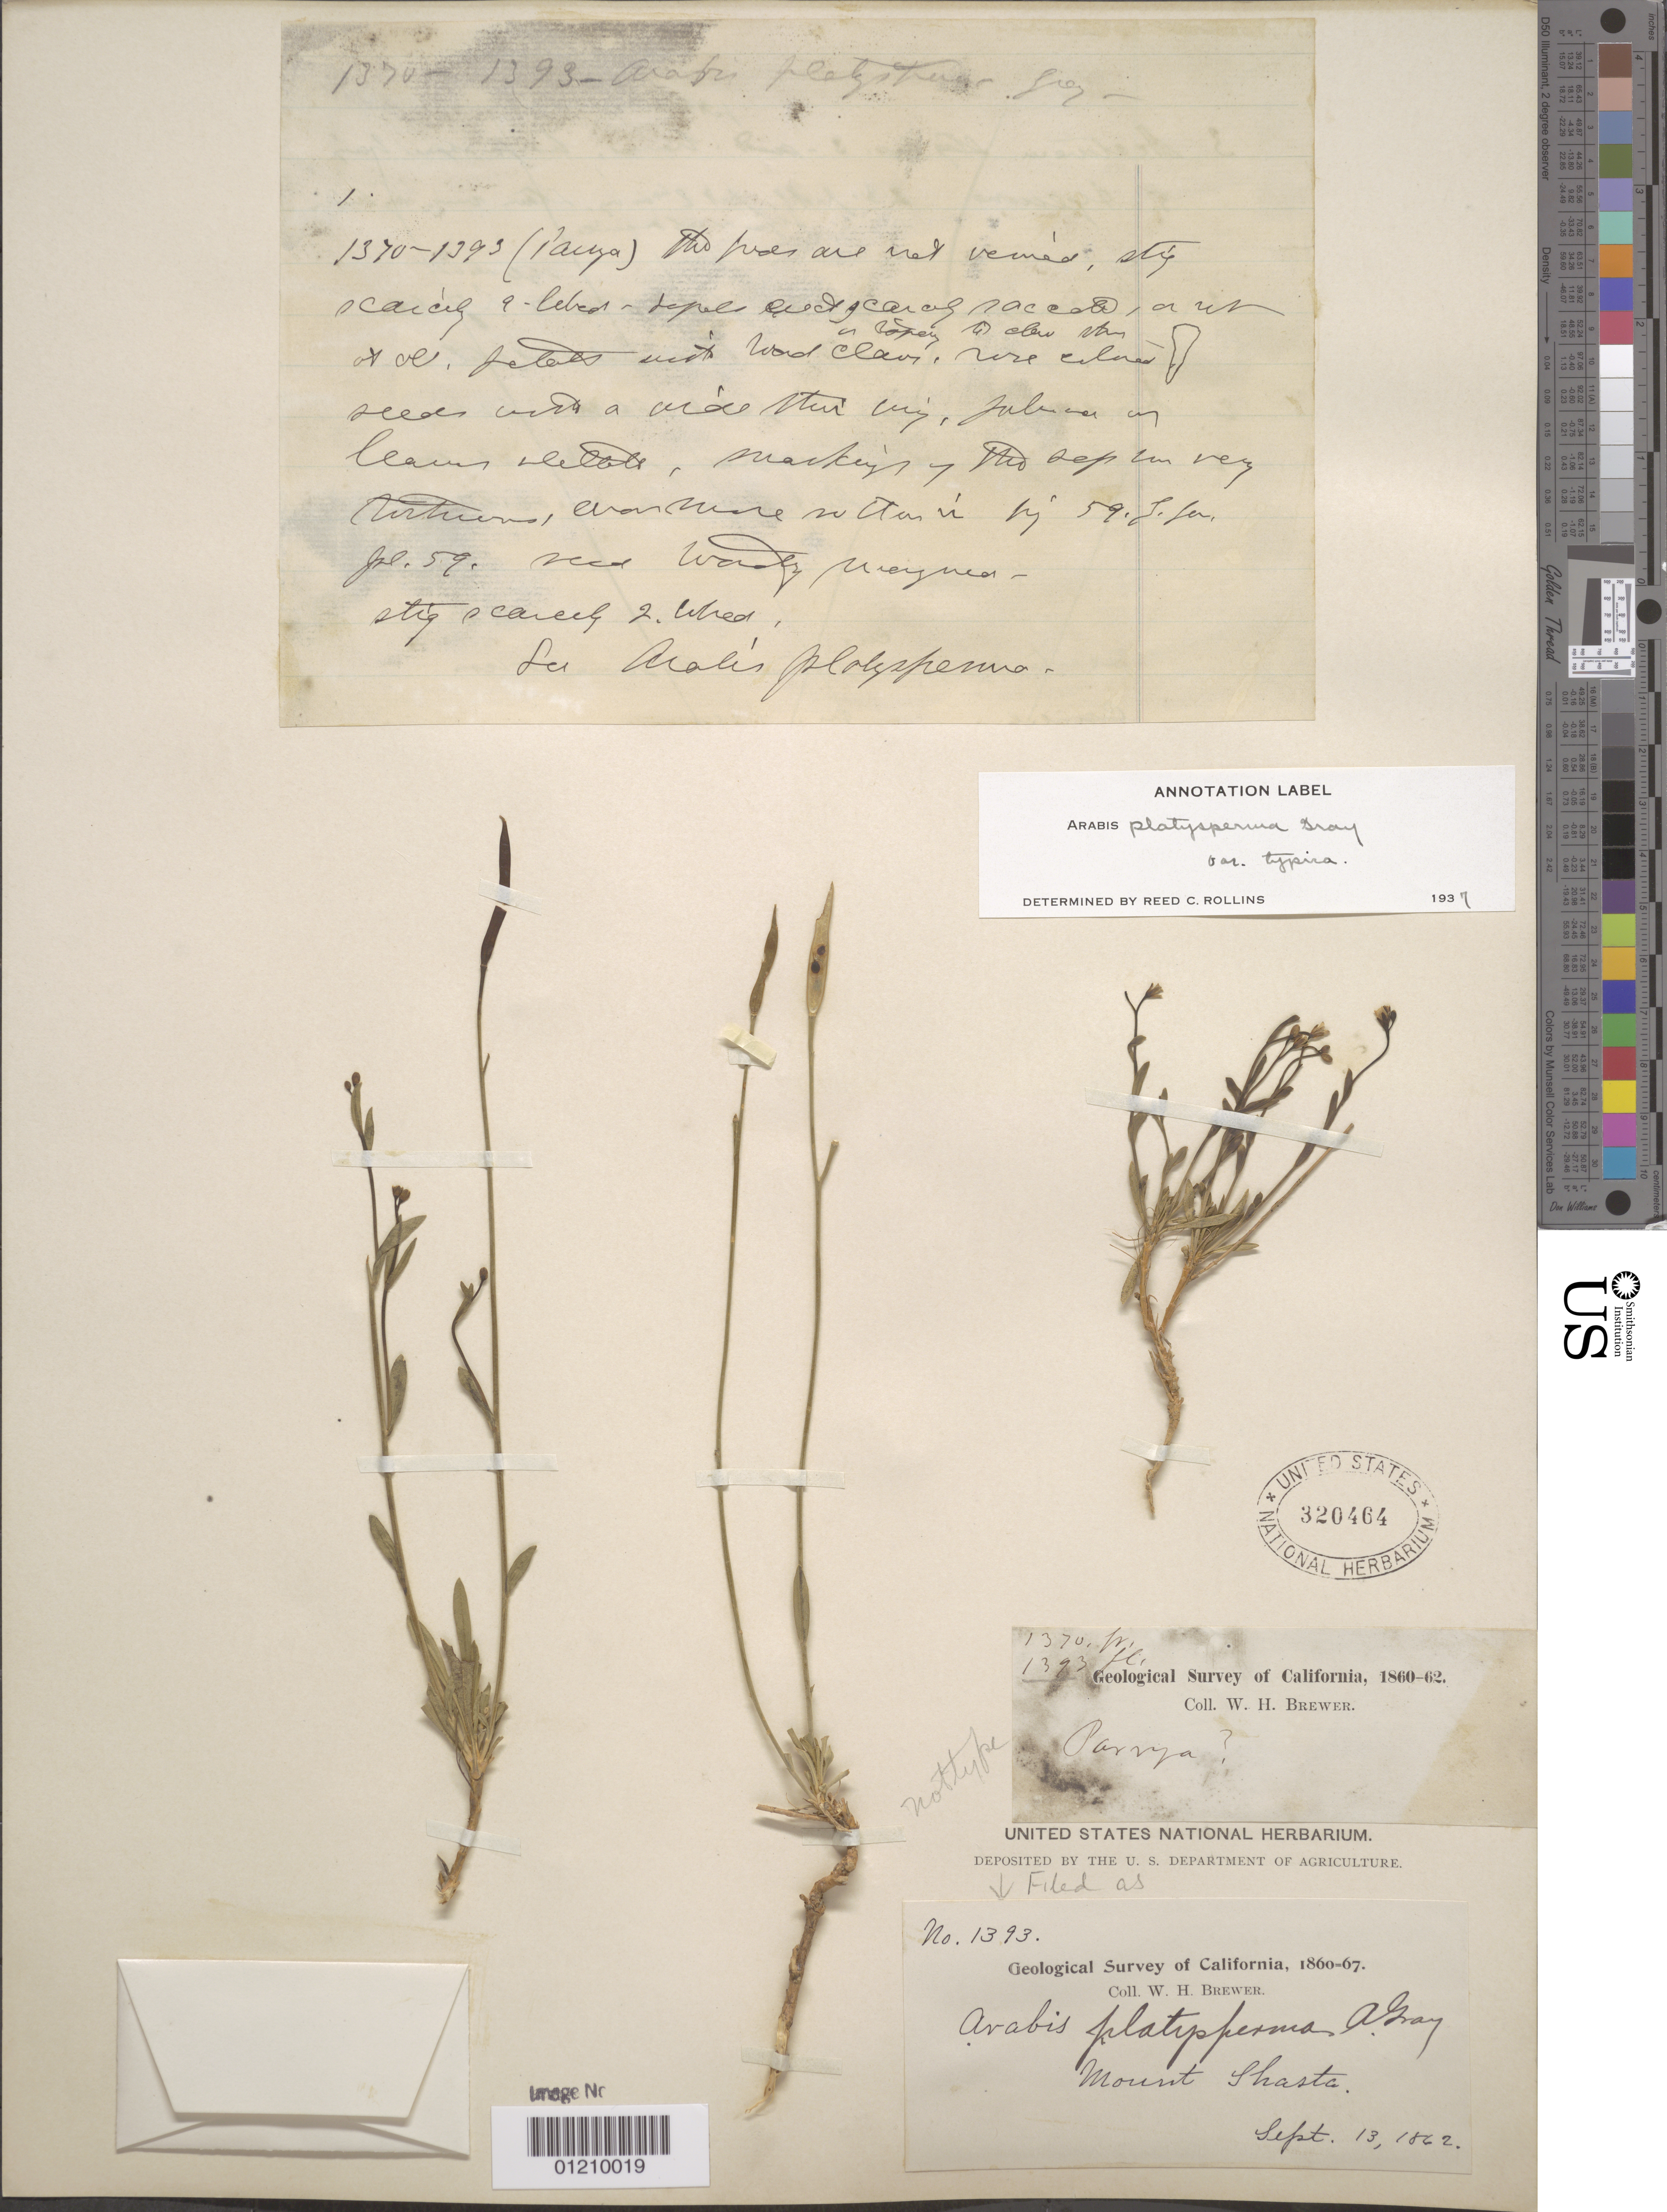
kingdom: Plantae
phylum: Tracheophyta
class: Magnoliopsida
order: Brassicales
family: Brassicaceae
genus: Arabis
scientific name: Arabis platysperma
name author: A. Gray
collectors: W. H. Brewer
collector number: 1393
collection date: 1862-09-13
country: United States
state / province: California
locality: Mount Shasta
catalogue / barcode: US 320464